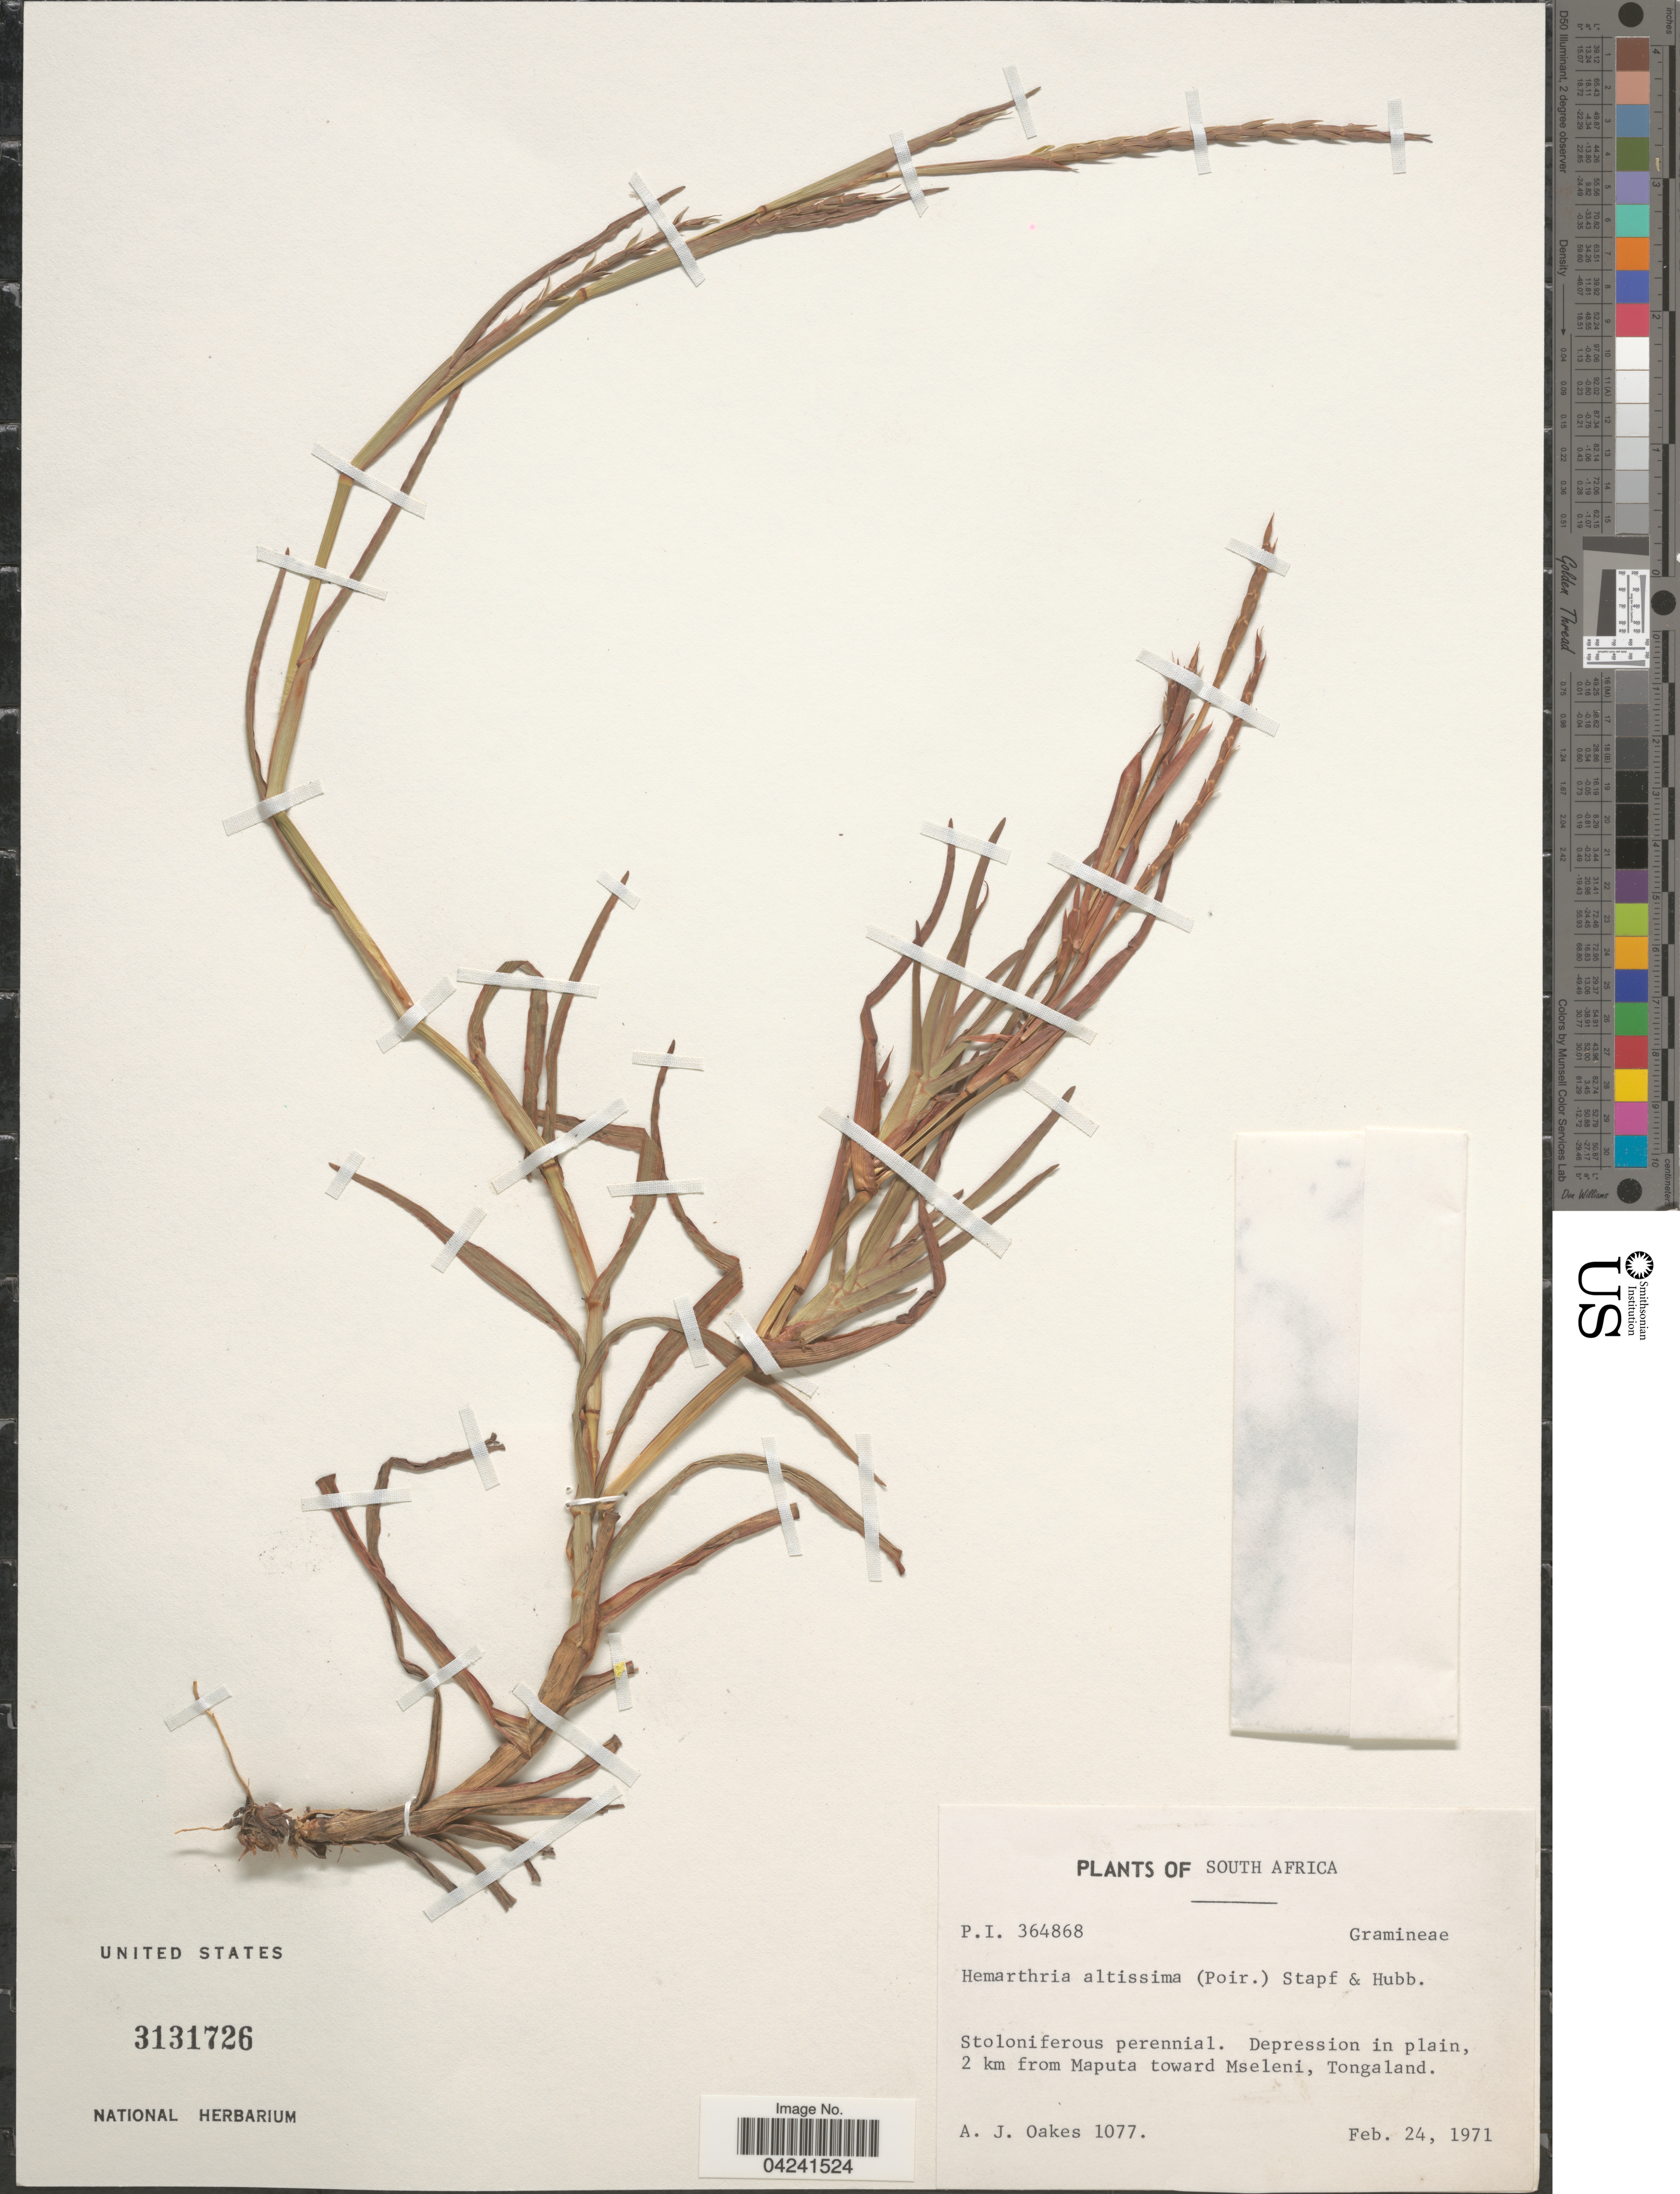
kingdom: Plantae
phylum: Tracheophyta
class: Liliopsida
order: Poales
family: Poaceae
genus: Hemarthria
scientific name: Hemarthria altissima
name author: (Poir.) Stapf & C. E. Hubb.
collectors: A. Oakes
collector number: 1077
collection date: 1971-02-24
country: South Africa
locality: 2 km from Maputa toward Mseleni, Tongaland.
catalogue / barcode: US 3131726